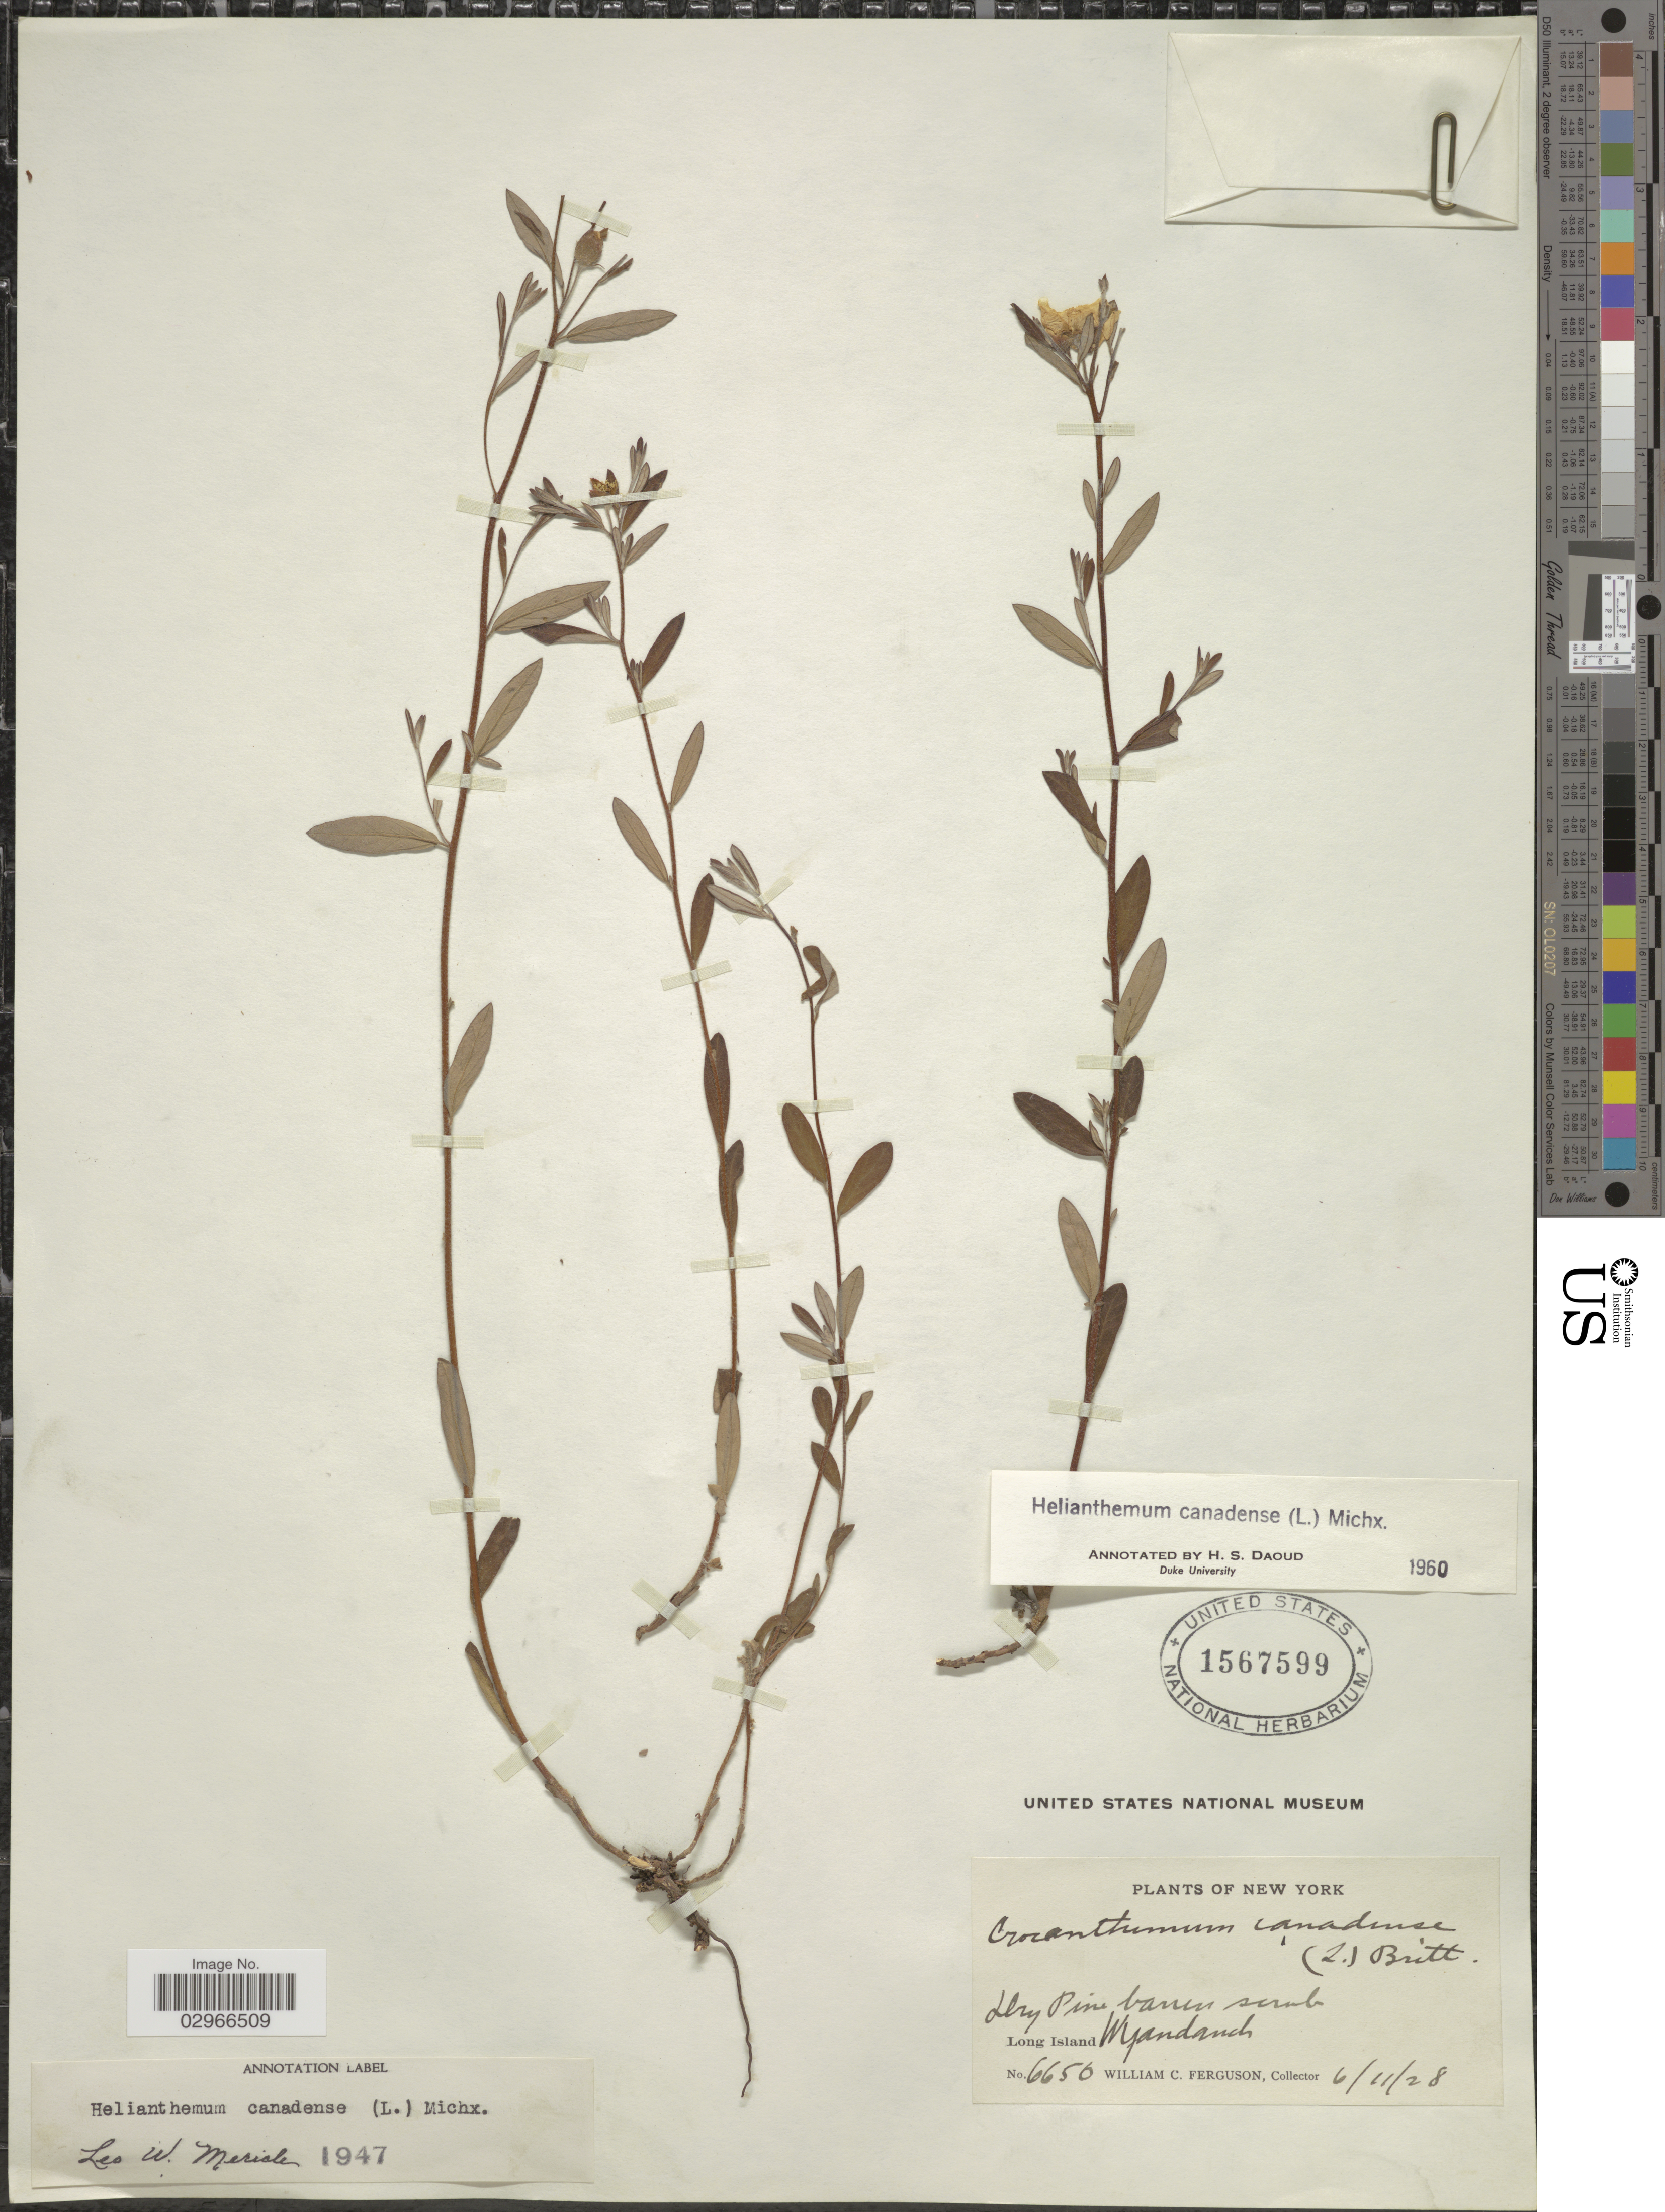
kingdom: Plantae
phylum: Tracheophyta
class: Magnoliopsida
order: Malvales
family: Cistaceae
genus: Helianthemum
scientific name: Helianthemum canadense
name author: (L.) Michx.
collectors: W. Ferguson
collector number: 6650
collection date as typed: Transcribed d/m/y: 11/6/28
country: United States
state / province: New York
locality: Long Island. Wyandanch.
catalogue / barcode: US 1567599